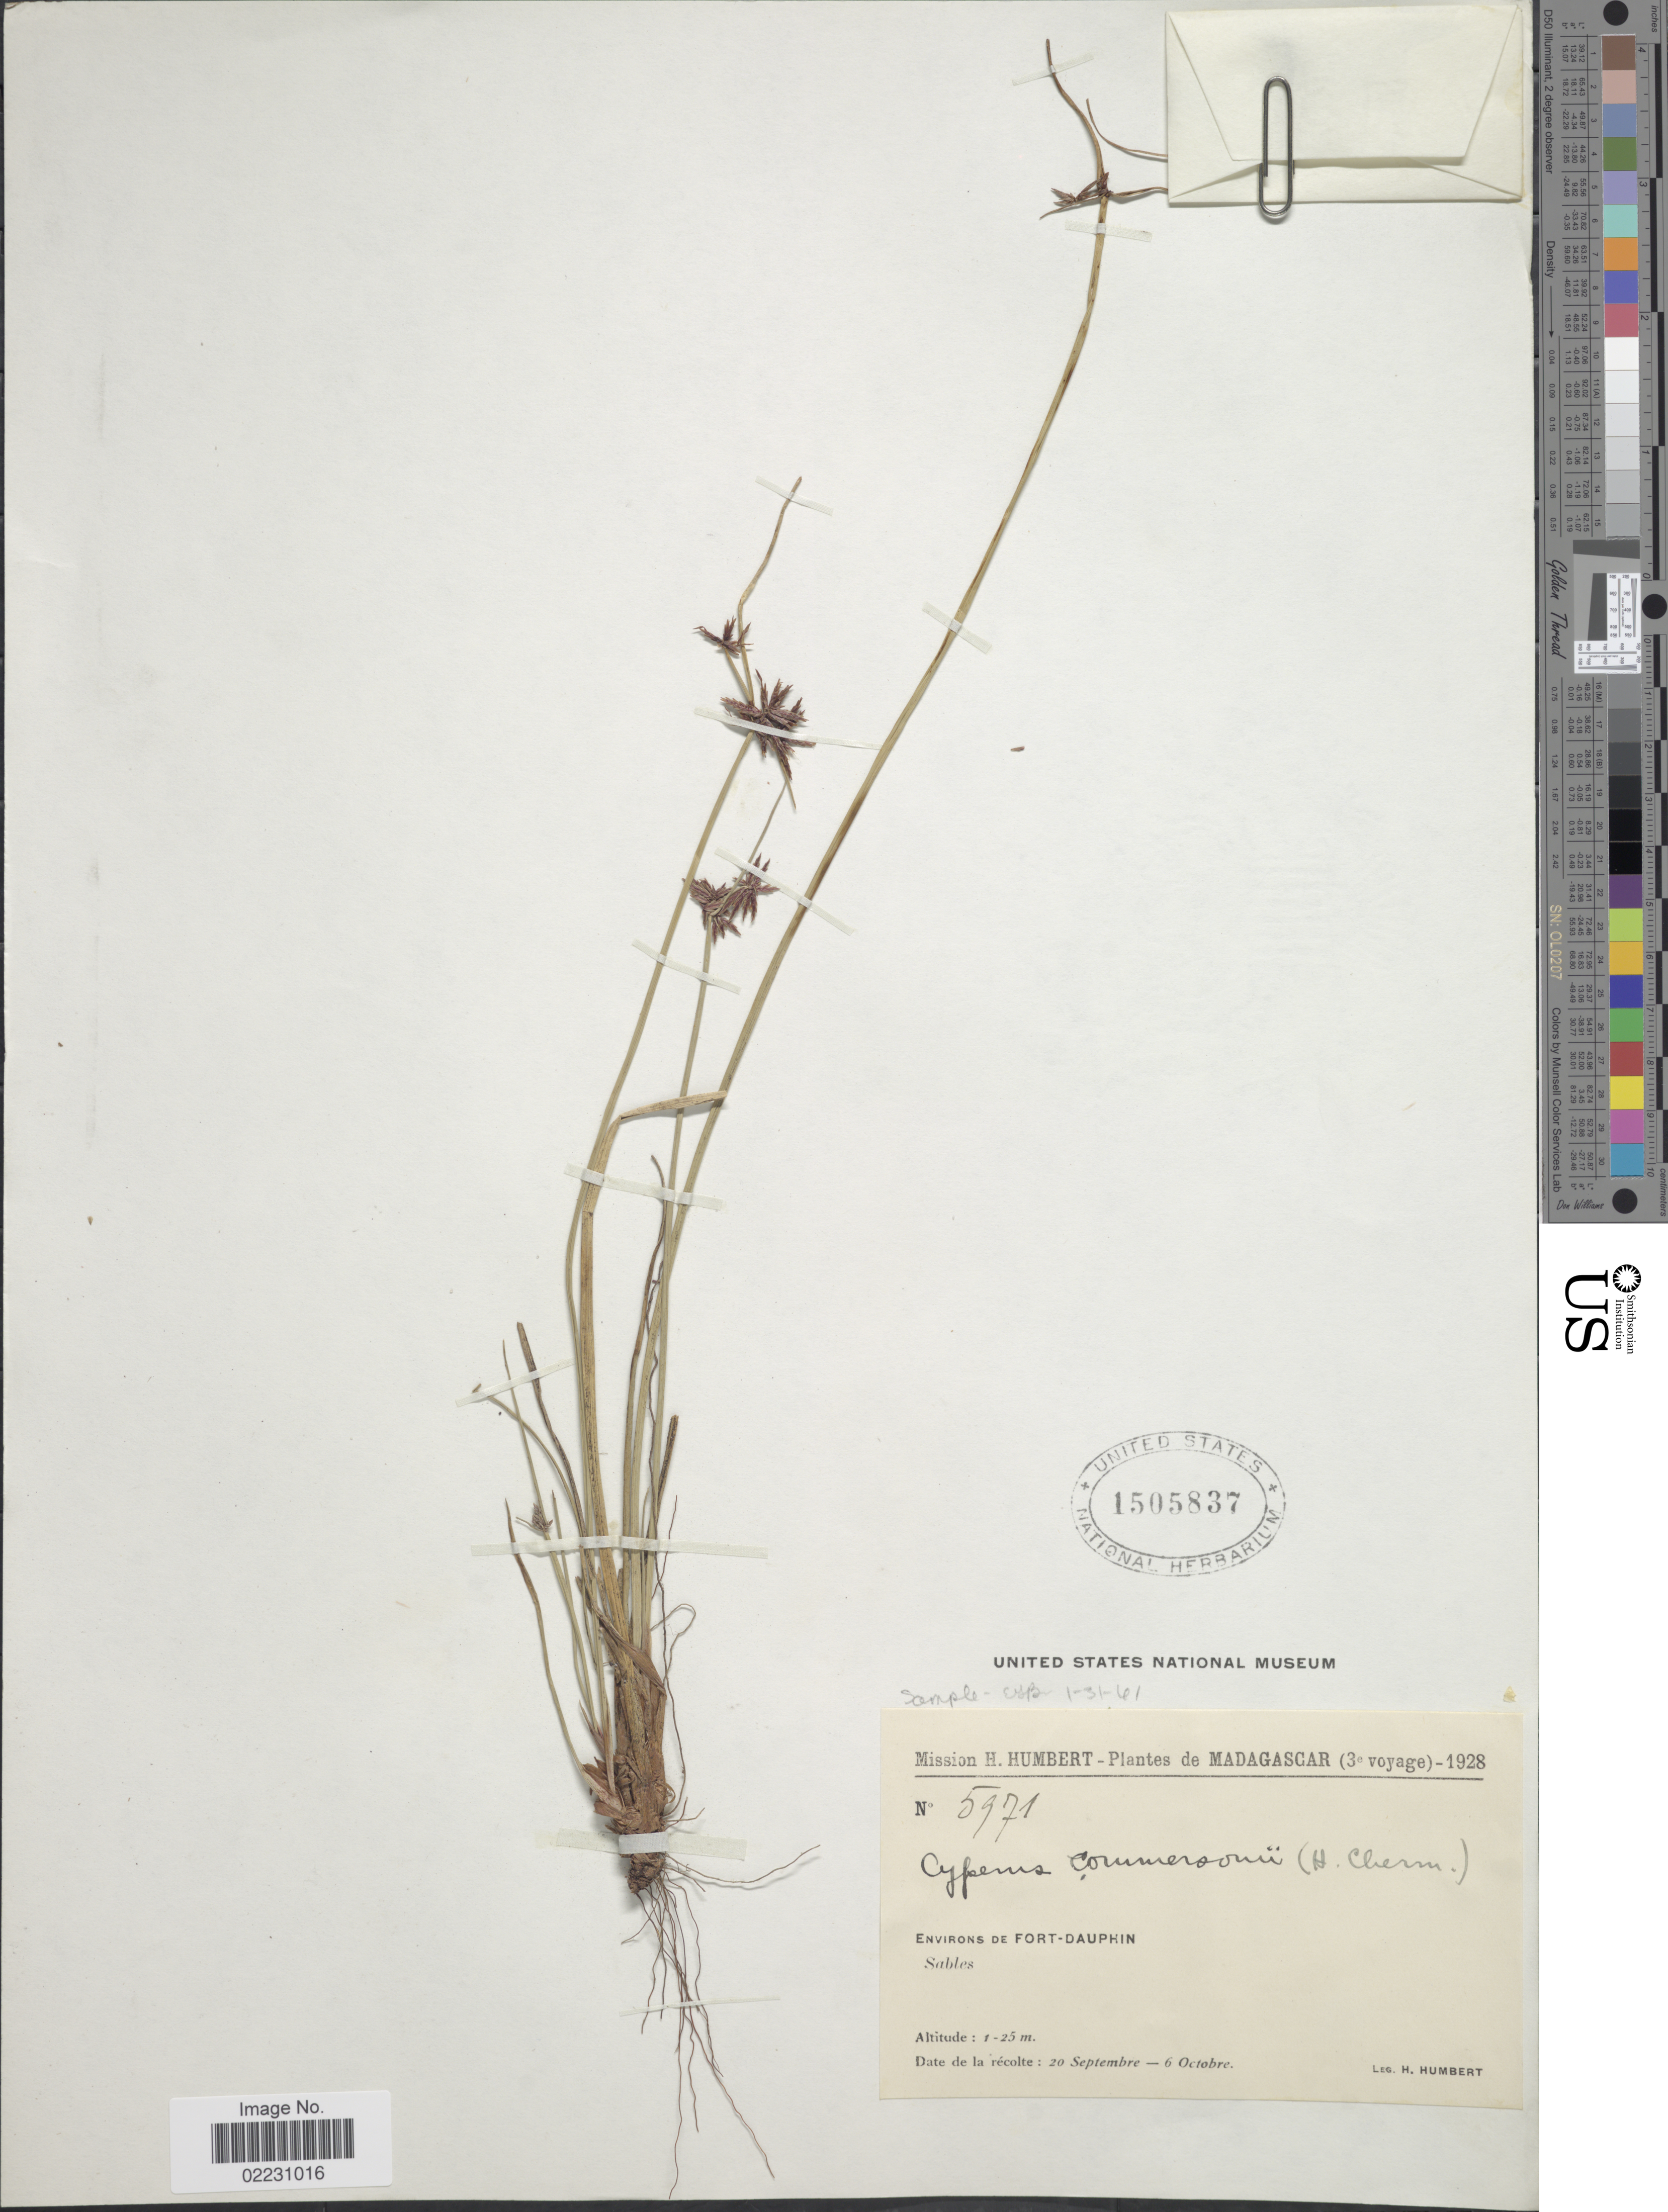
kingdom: Plantae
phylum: Tracheophyta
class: Liliopsida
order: Poales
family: Cyperaceae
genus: Cyperus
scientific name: Cyperus rhizomatosus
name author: (C.B. Clarke) Kük.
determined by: Strong, Mark T., (BOT), Smithsonian Institution - National Museum of Natural History (UNITED STATES)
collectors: H. Humbert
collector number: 5971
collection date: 1928-09-20/1928-10-06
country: Madagascar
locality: Madagascar Environs de Fort-Dauphin Sables.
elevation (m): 1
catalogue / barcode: US 1505837